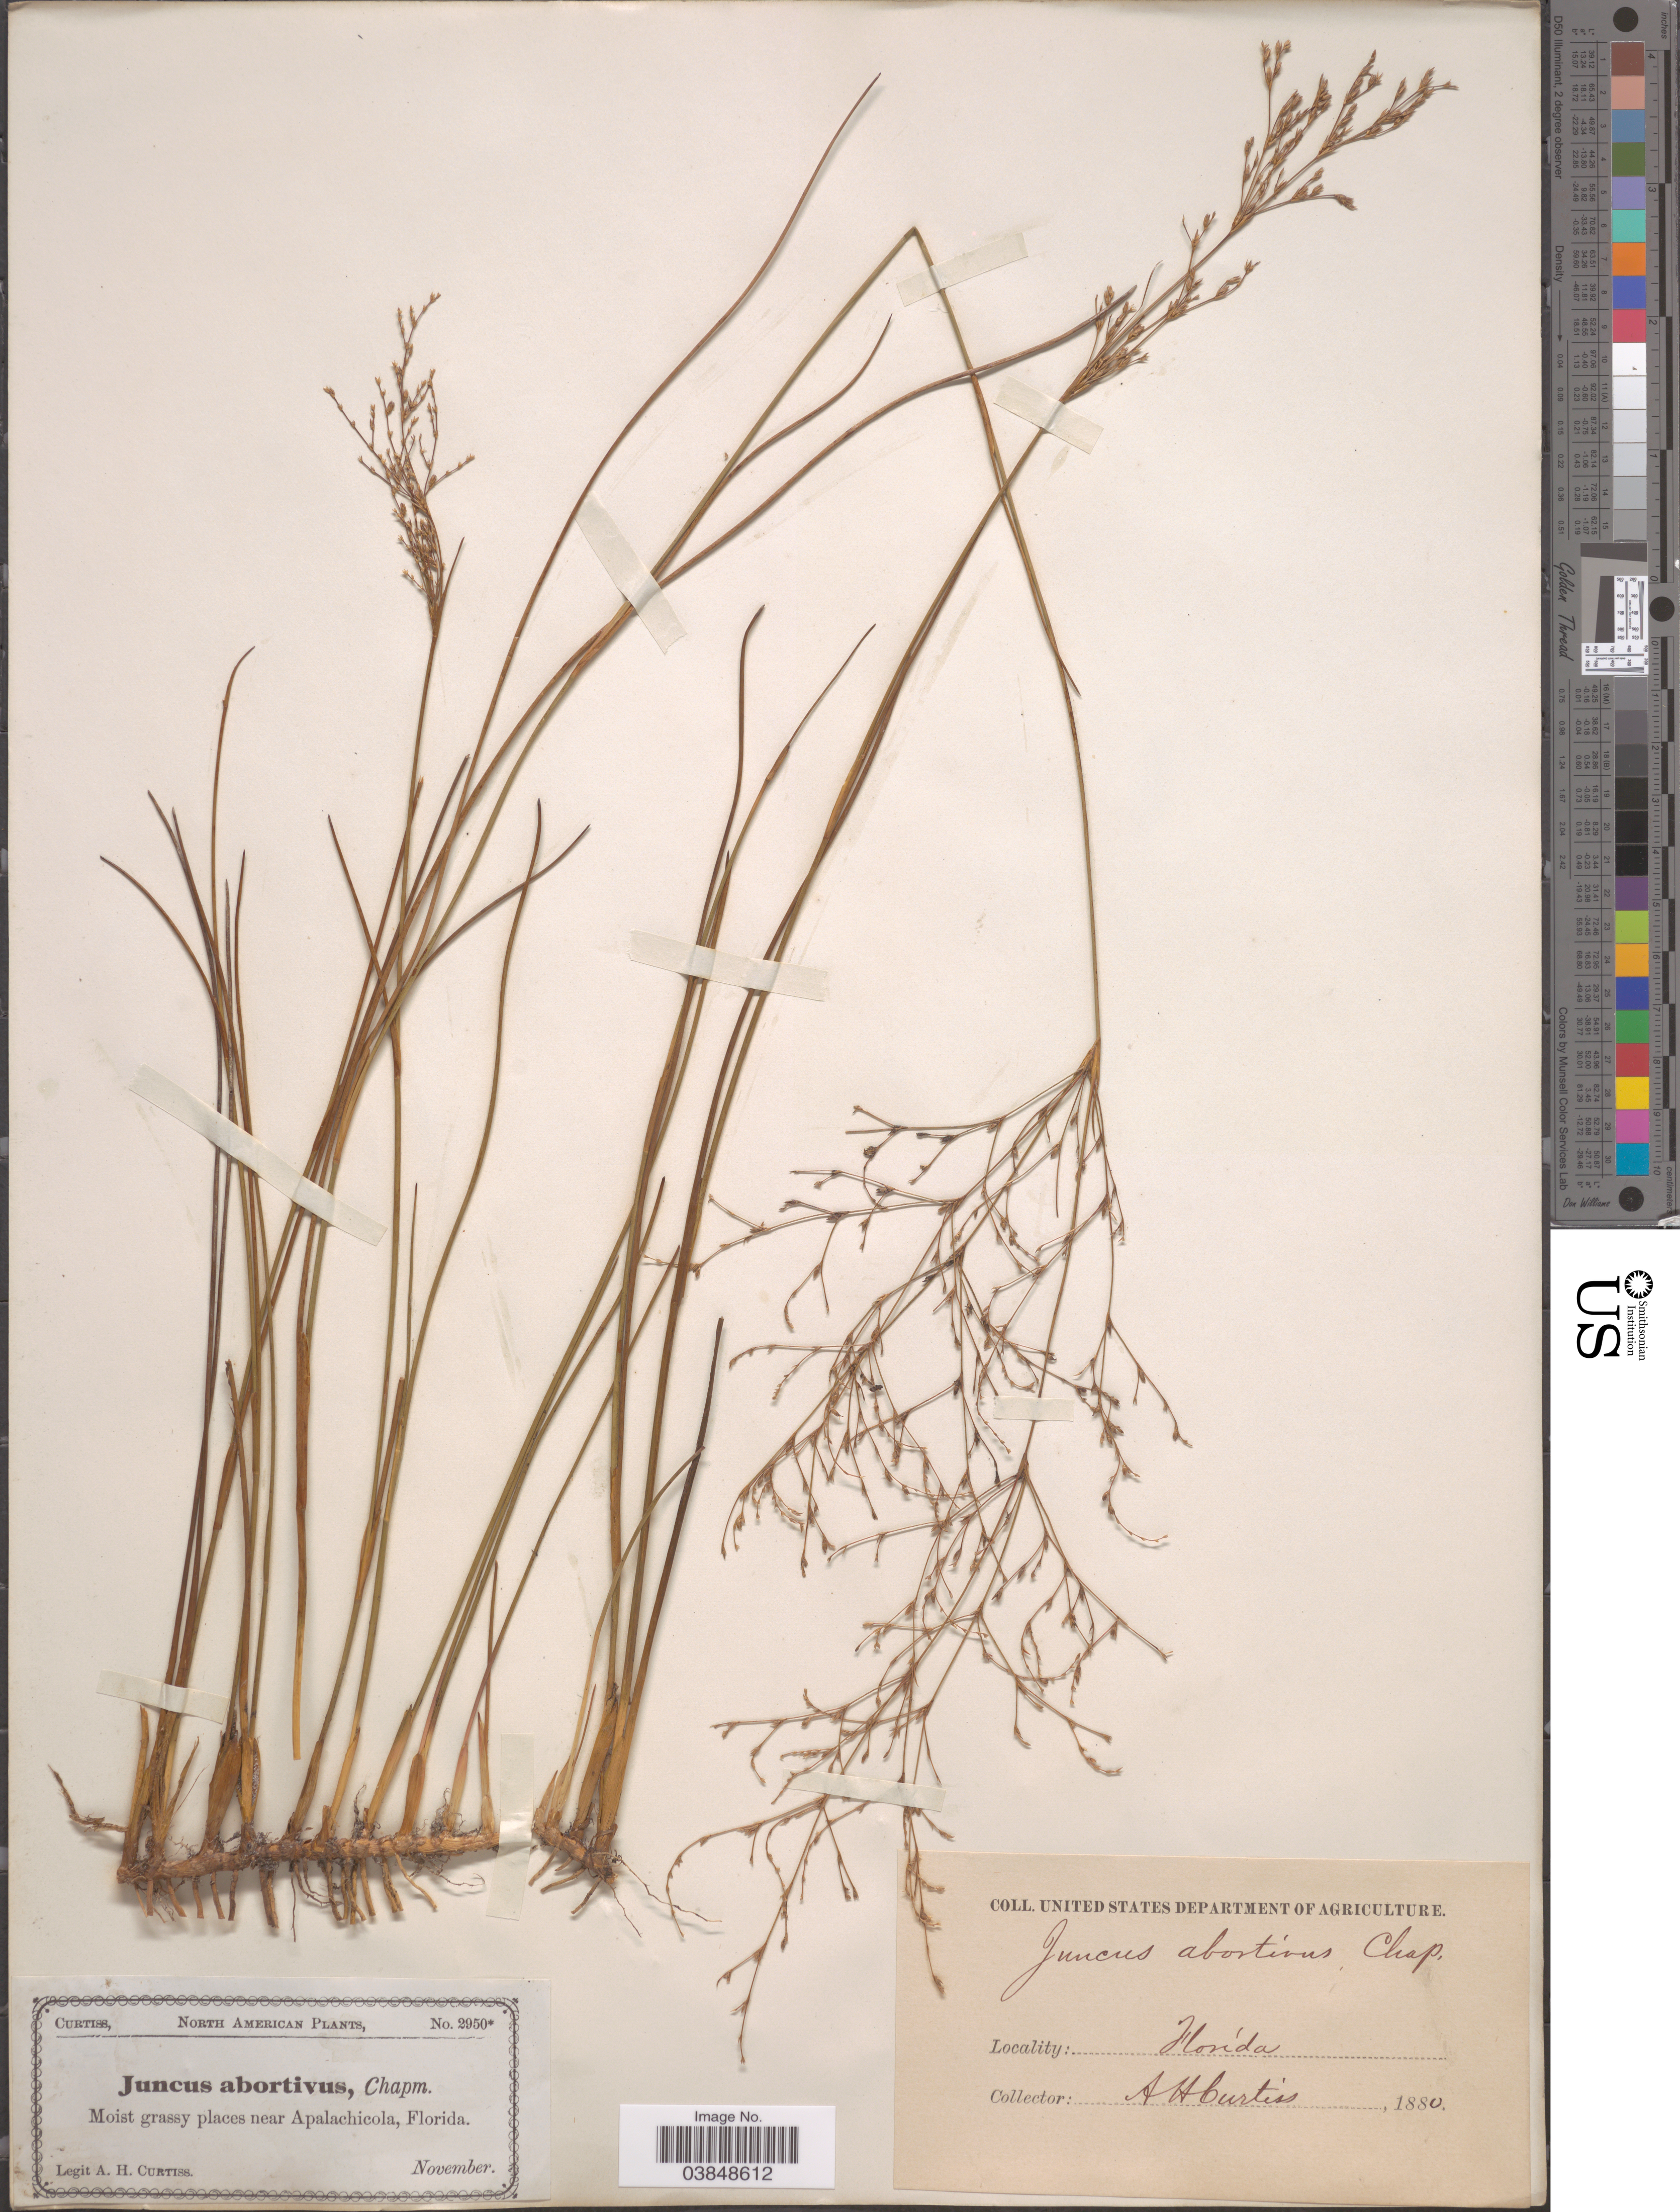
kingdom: Plantae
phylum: Tracheophyta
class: Liliopsida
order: Poales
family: Juncaceae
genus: Juncus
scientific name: Juncus abortivus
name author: Chapm.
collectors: A. H. Curtiss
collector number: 2950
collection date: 1880-11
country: United States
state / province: Florida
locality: Near Apalachicola.